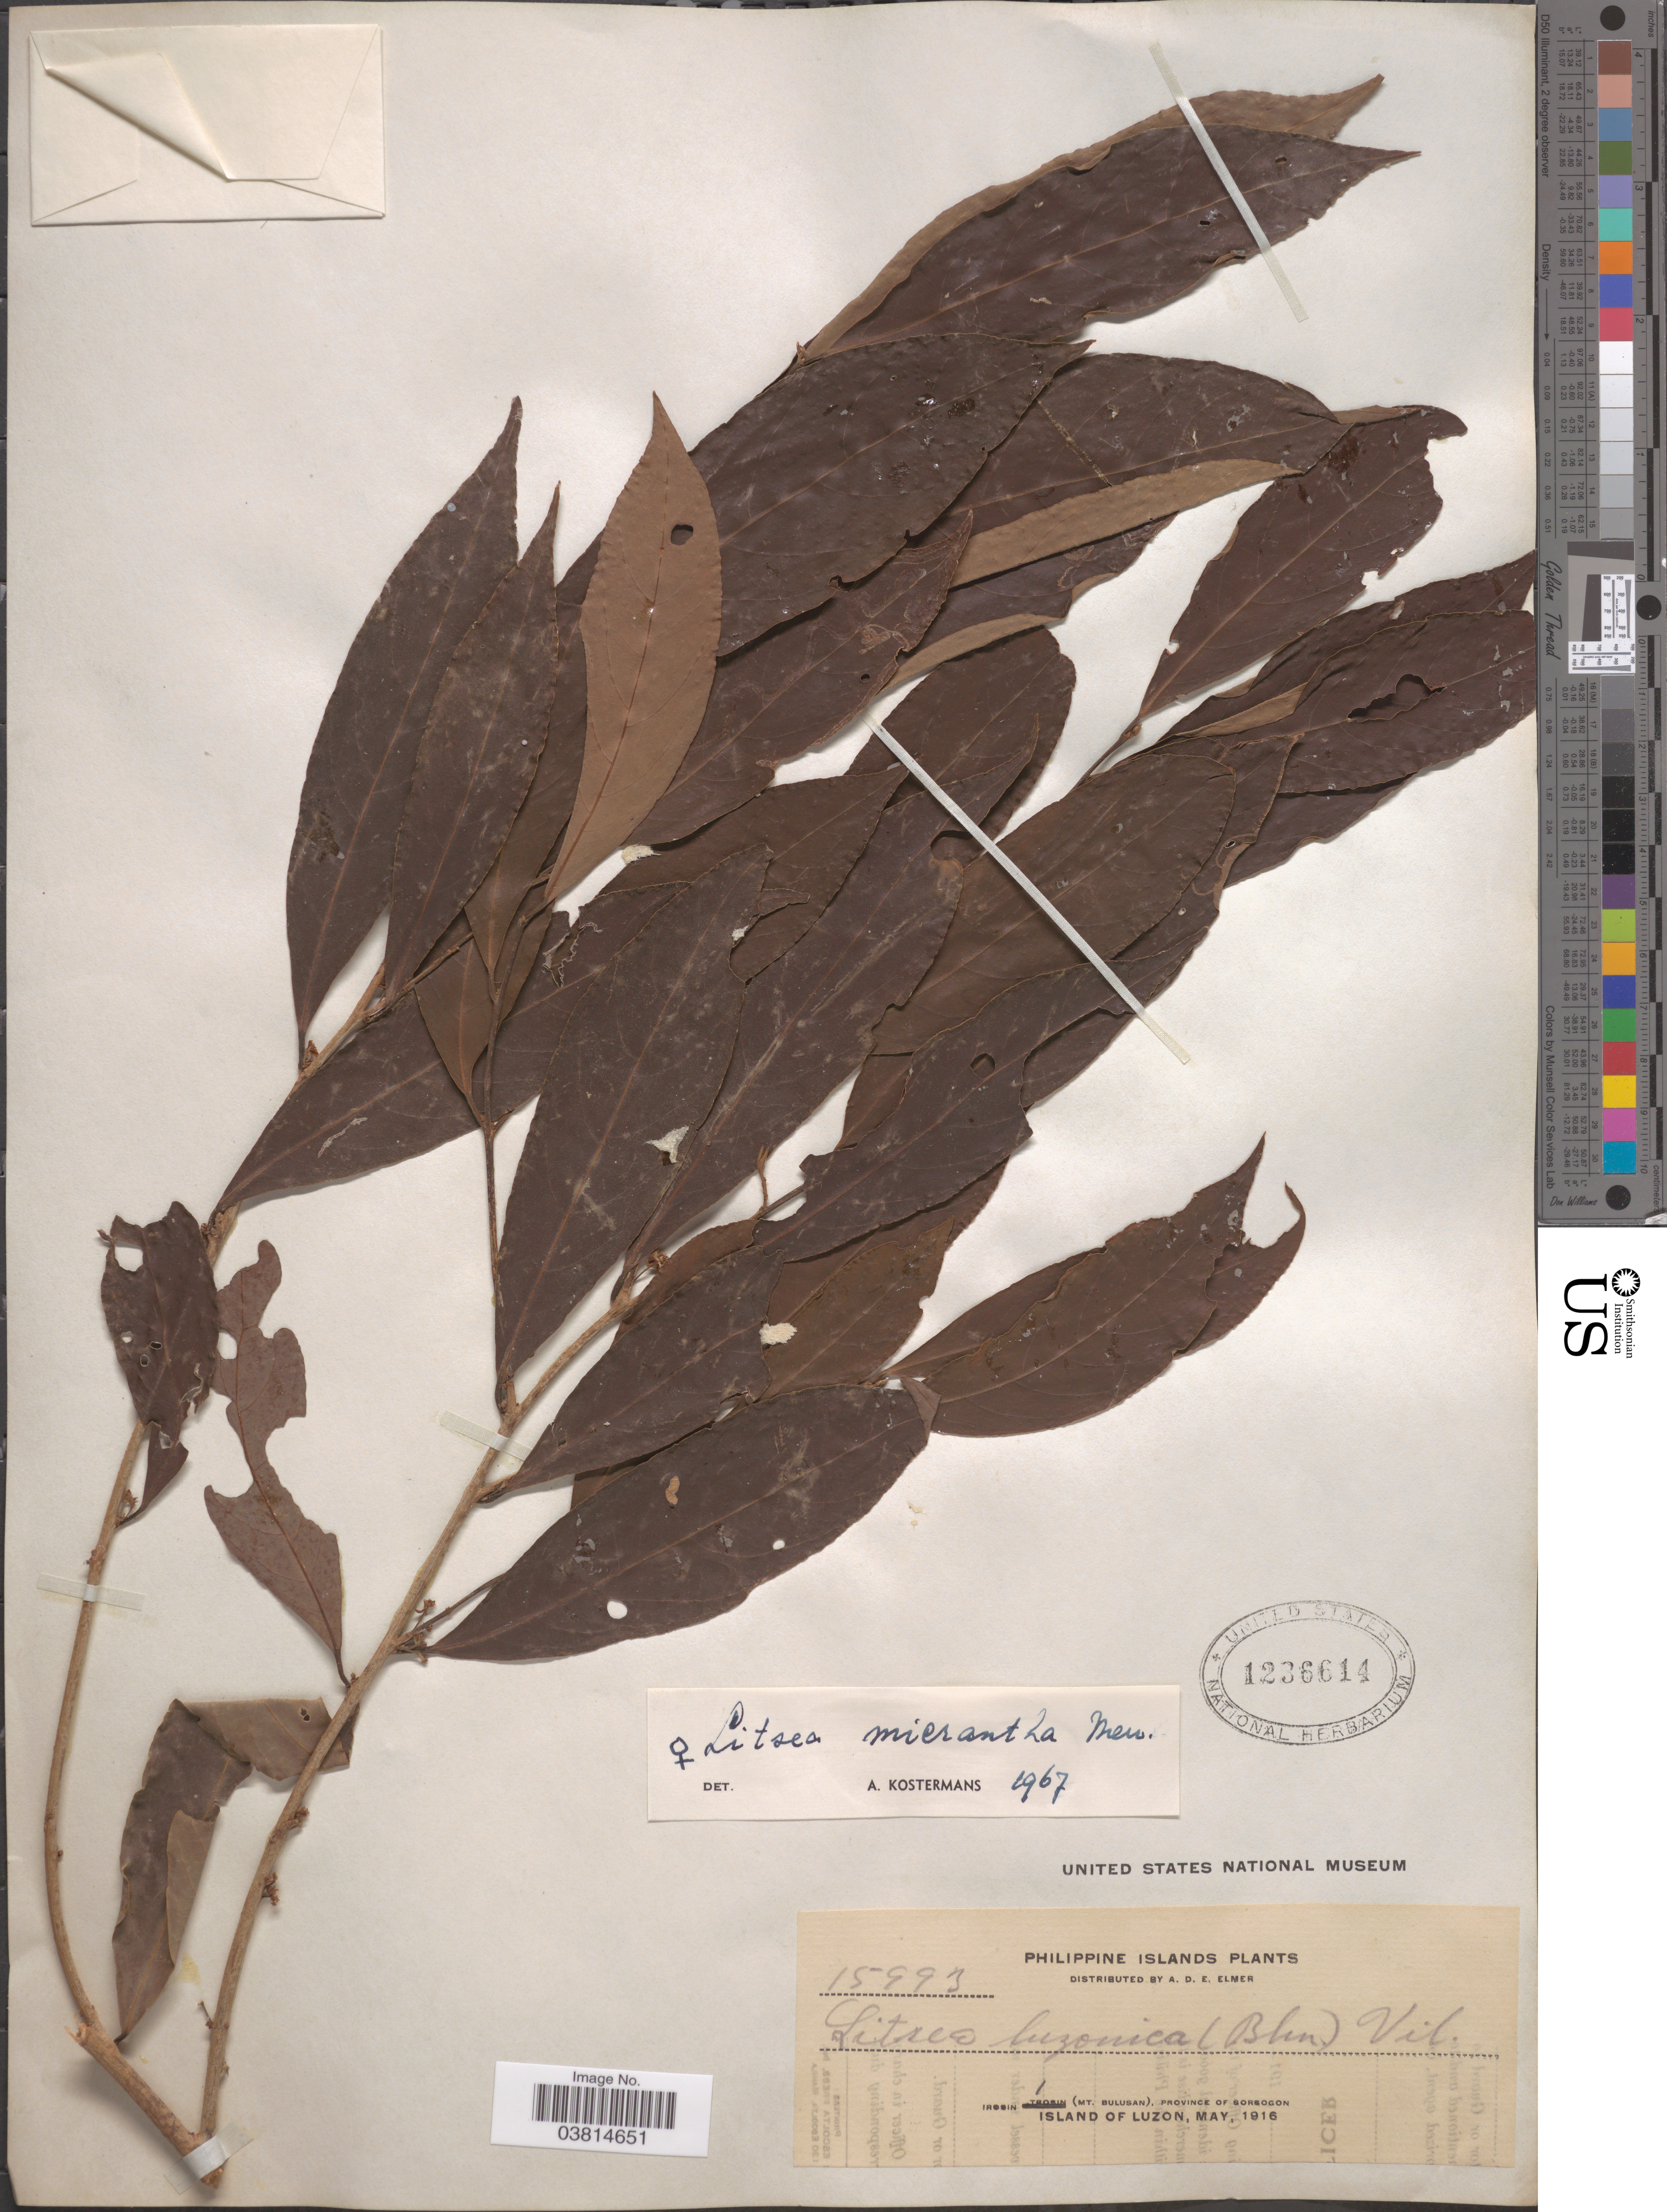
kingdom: Plantae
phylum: Tracheophyta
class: Magnoliopsida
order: Laurales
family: Lauraceae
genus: Litsea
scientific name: Litsea micrantha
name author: Merr.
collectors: A. D. E. Elmer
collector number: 15993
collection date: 1916-05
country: Philippines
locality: Irosin (Mt. Bulusan), Province of Sorsogon. Island of Luzon.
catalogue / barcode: US 1236614